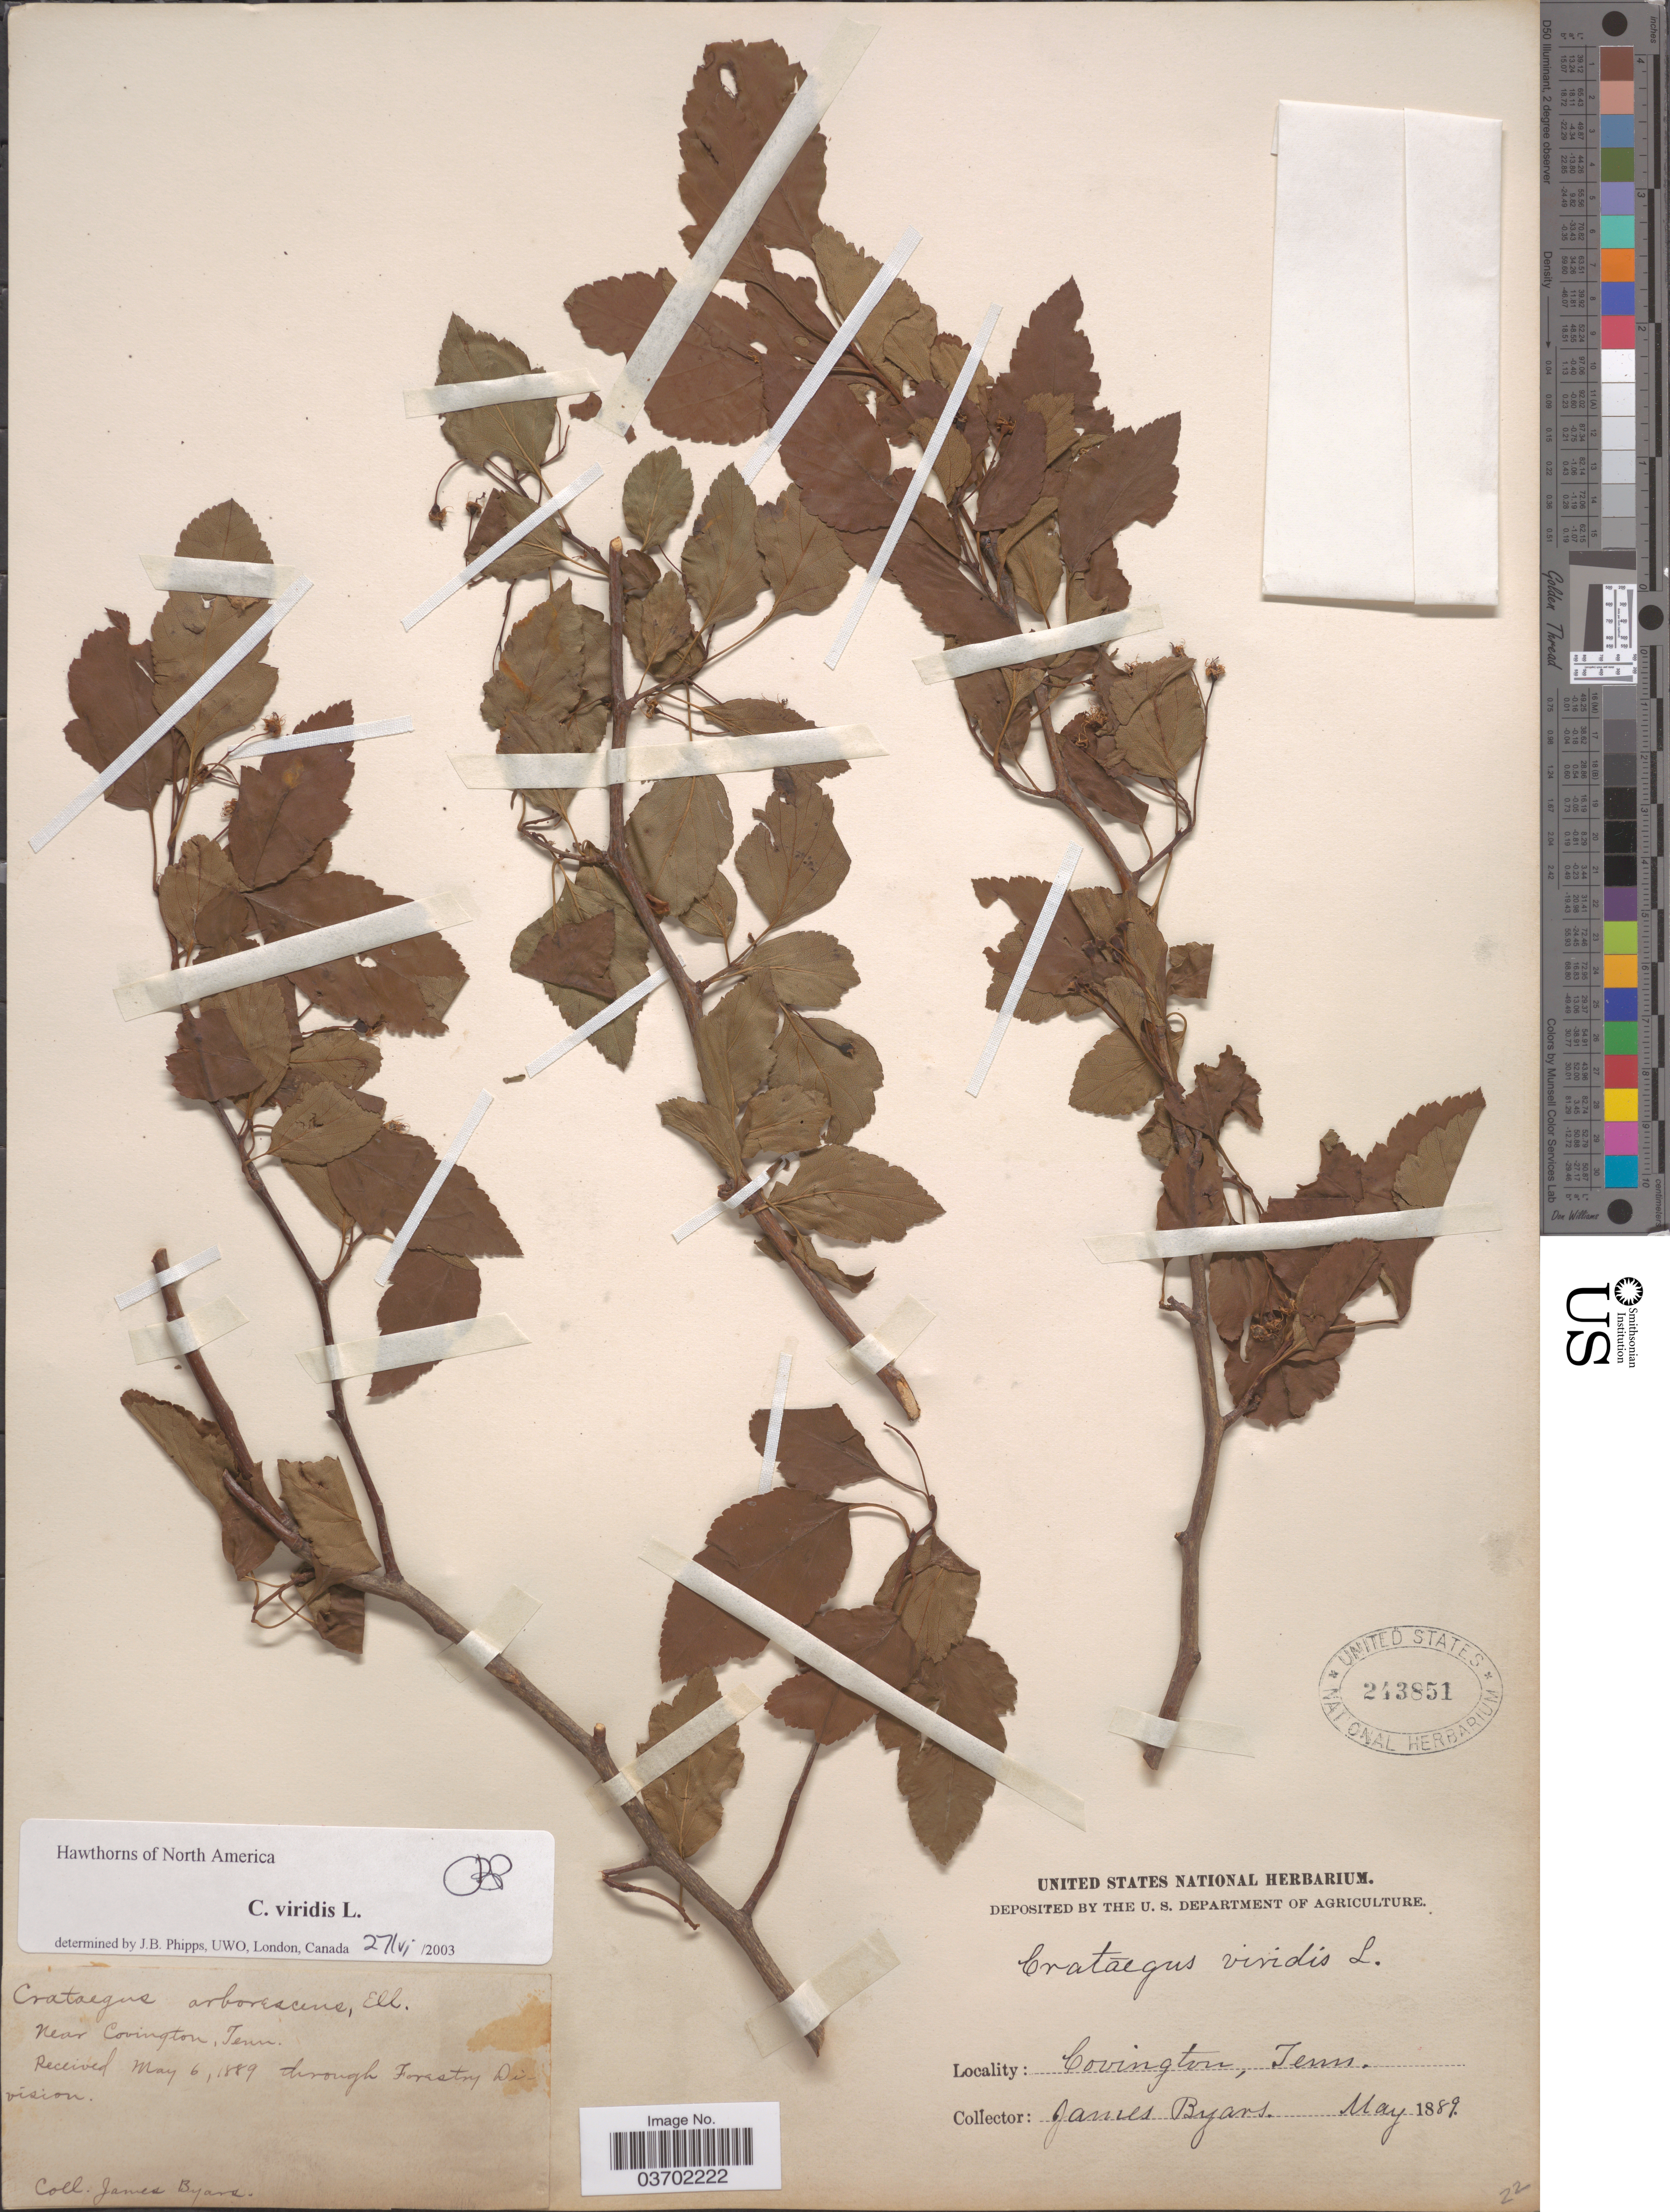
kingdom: Plantae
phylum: Tracheophyta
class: Magnoliopsida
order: Rosales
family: Rosaceae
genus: Crataegus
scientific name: Crataegus viridis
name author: L.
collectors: J. Byars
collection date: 1889-05-06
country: United States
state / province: Tennessee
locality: Covington.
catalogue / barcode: US 243851